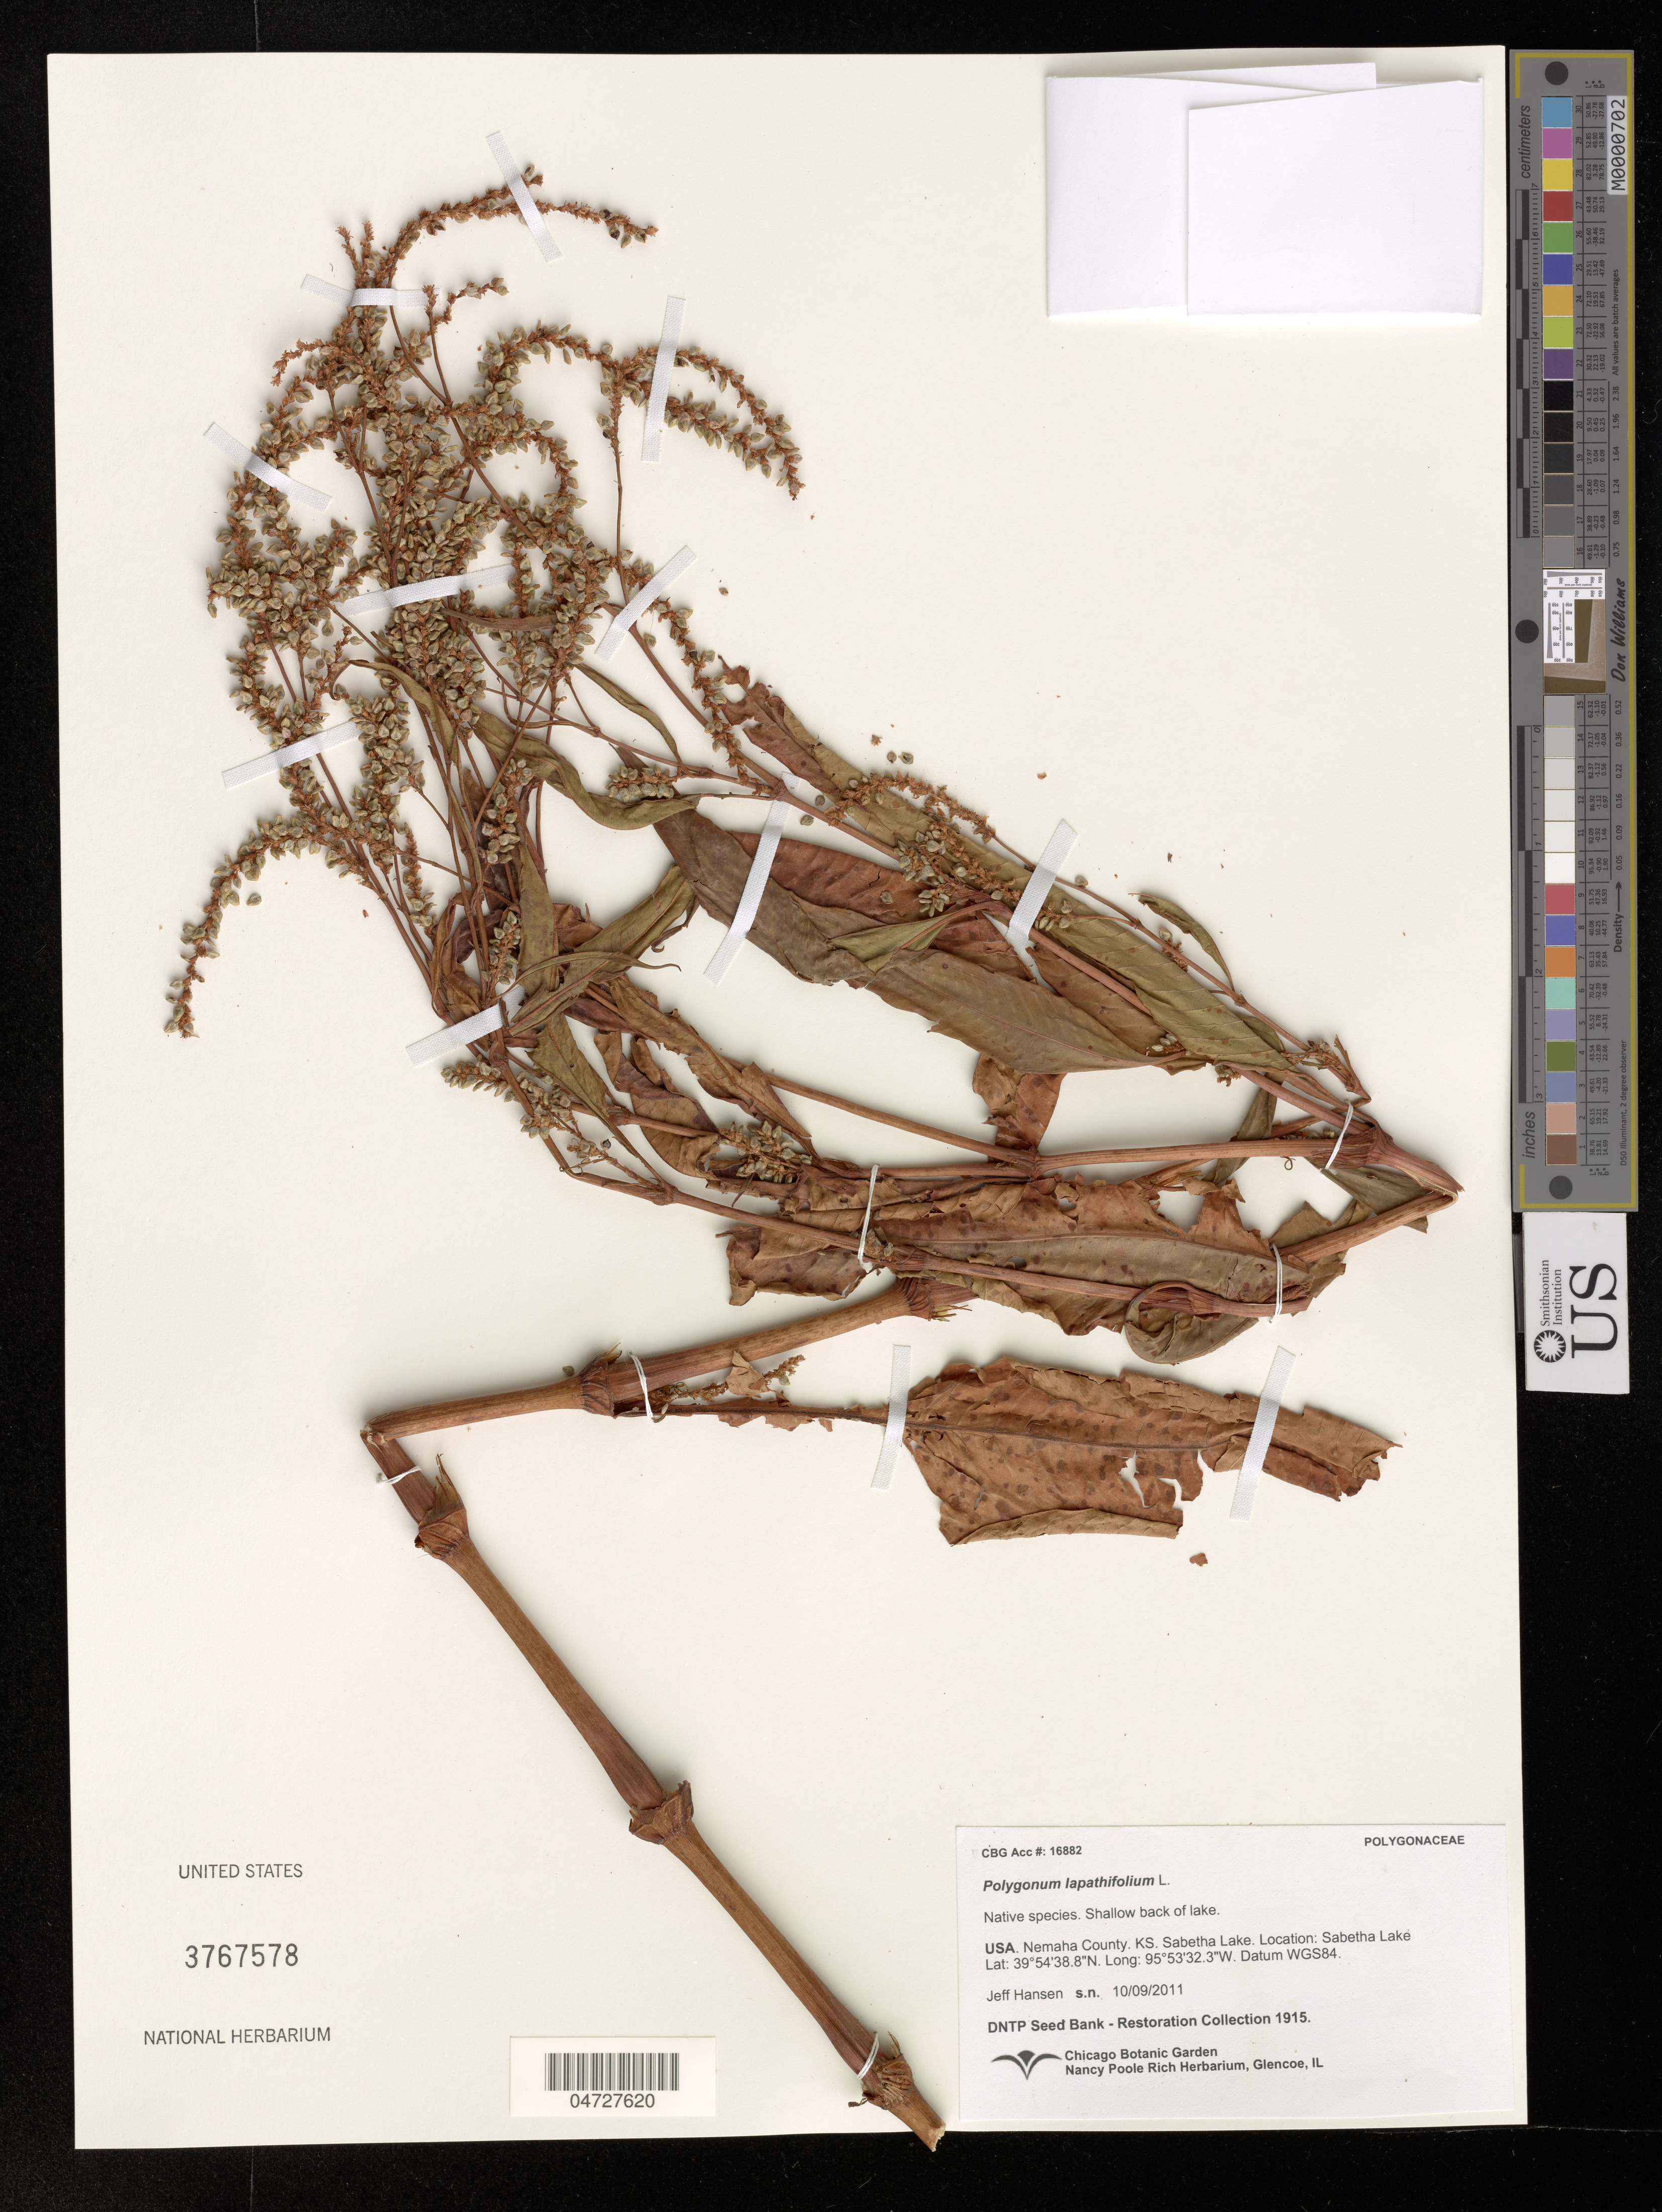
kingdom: Plantae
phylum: Tracheophyta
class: Magnoliopsida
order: Caryophyllales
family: Polygonaceae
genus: Polygonum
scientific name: Polygonum lapathifolium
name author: L.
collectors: J. Hansen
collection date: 2011-09-10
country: United States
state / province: Kansas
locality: Nemaha County. Sabetha Lake.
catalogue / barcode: US 3767578